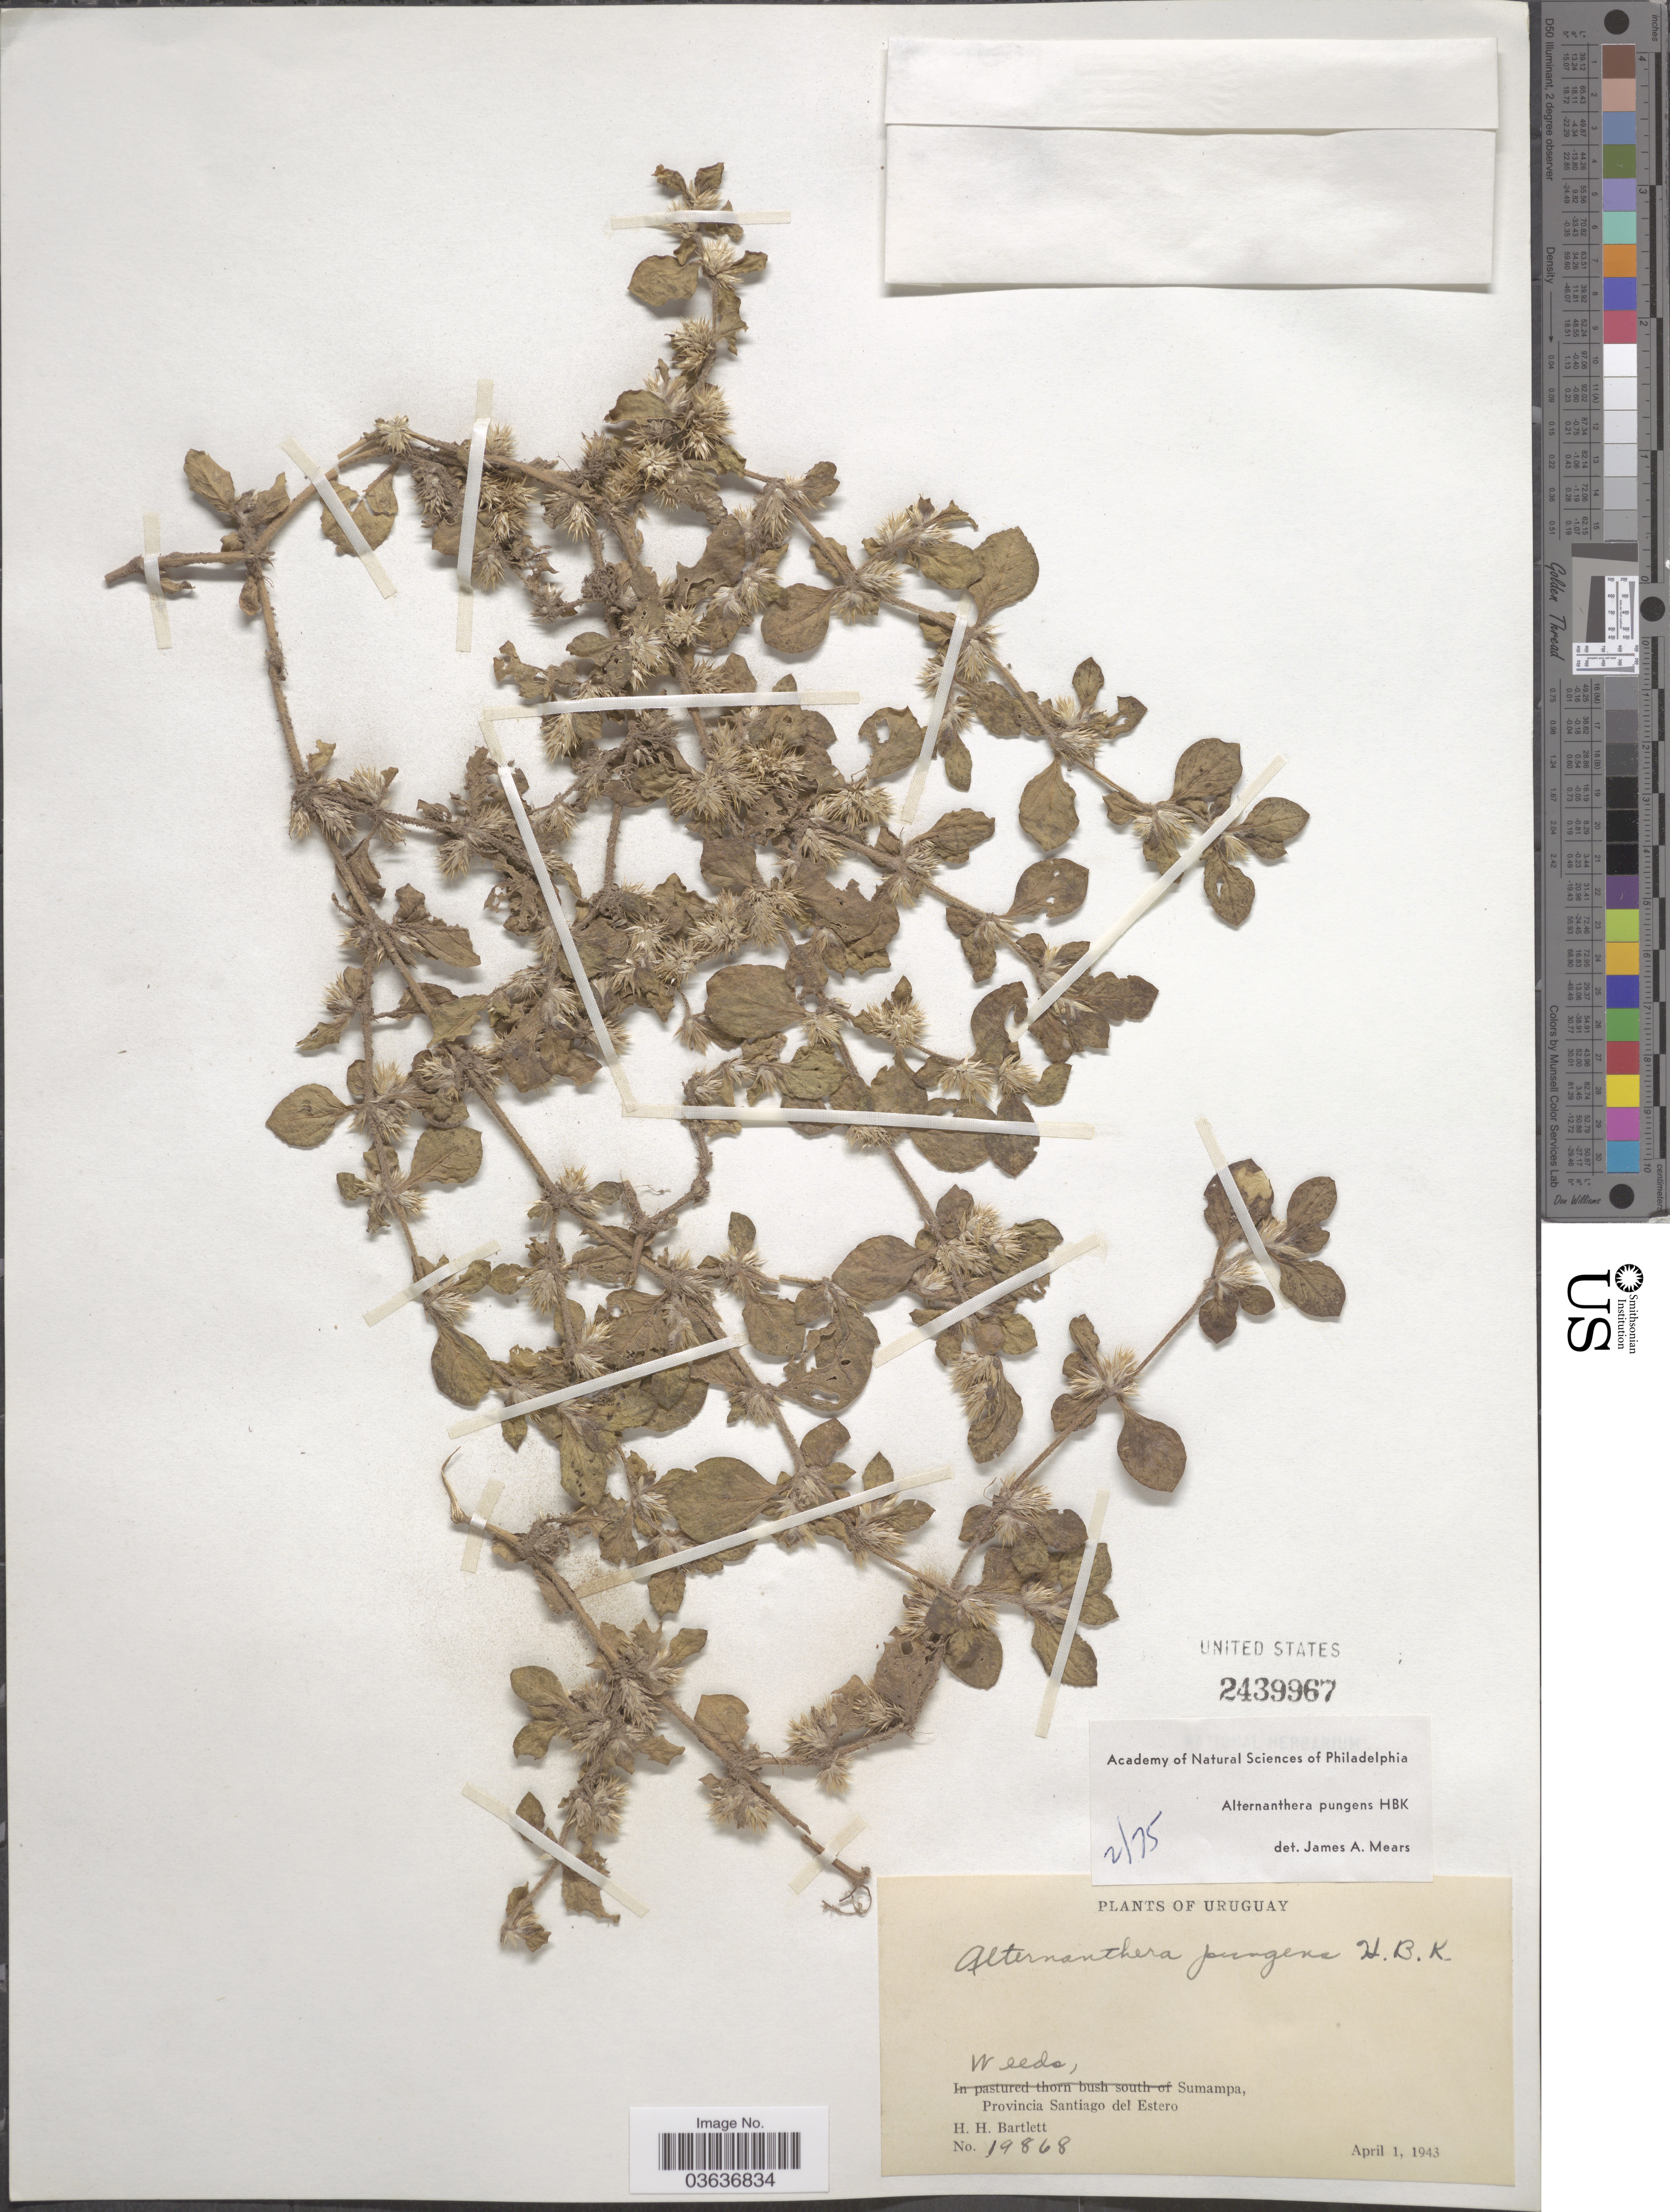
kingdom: Plantae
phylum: Tracheophyta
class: Magnoliopsida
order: Caryophyllales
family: Amaranthaceae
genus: Alternanthera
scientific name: Alternanthera pungens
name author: Kunth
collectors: H. H. Bartlett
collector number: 19868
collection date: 1943-04-01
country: Uruguay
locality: Sumampa, Provinciqa Santiago del Estero.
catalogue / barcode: US 2439967